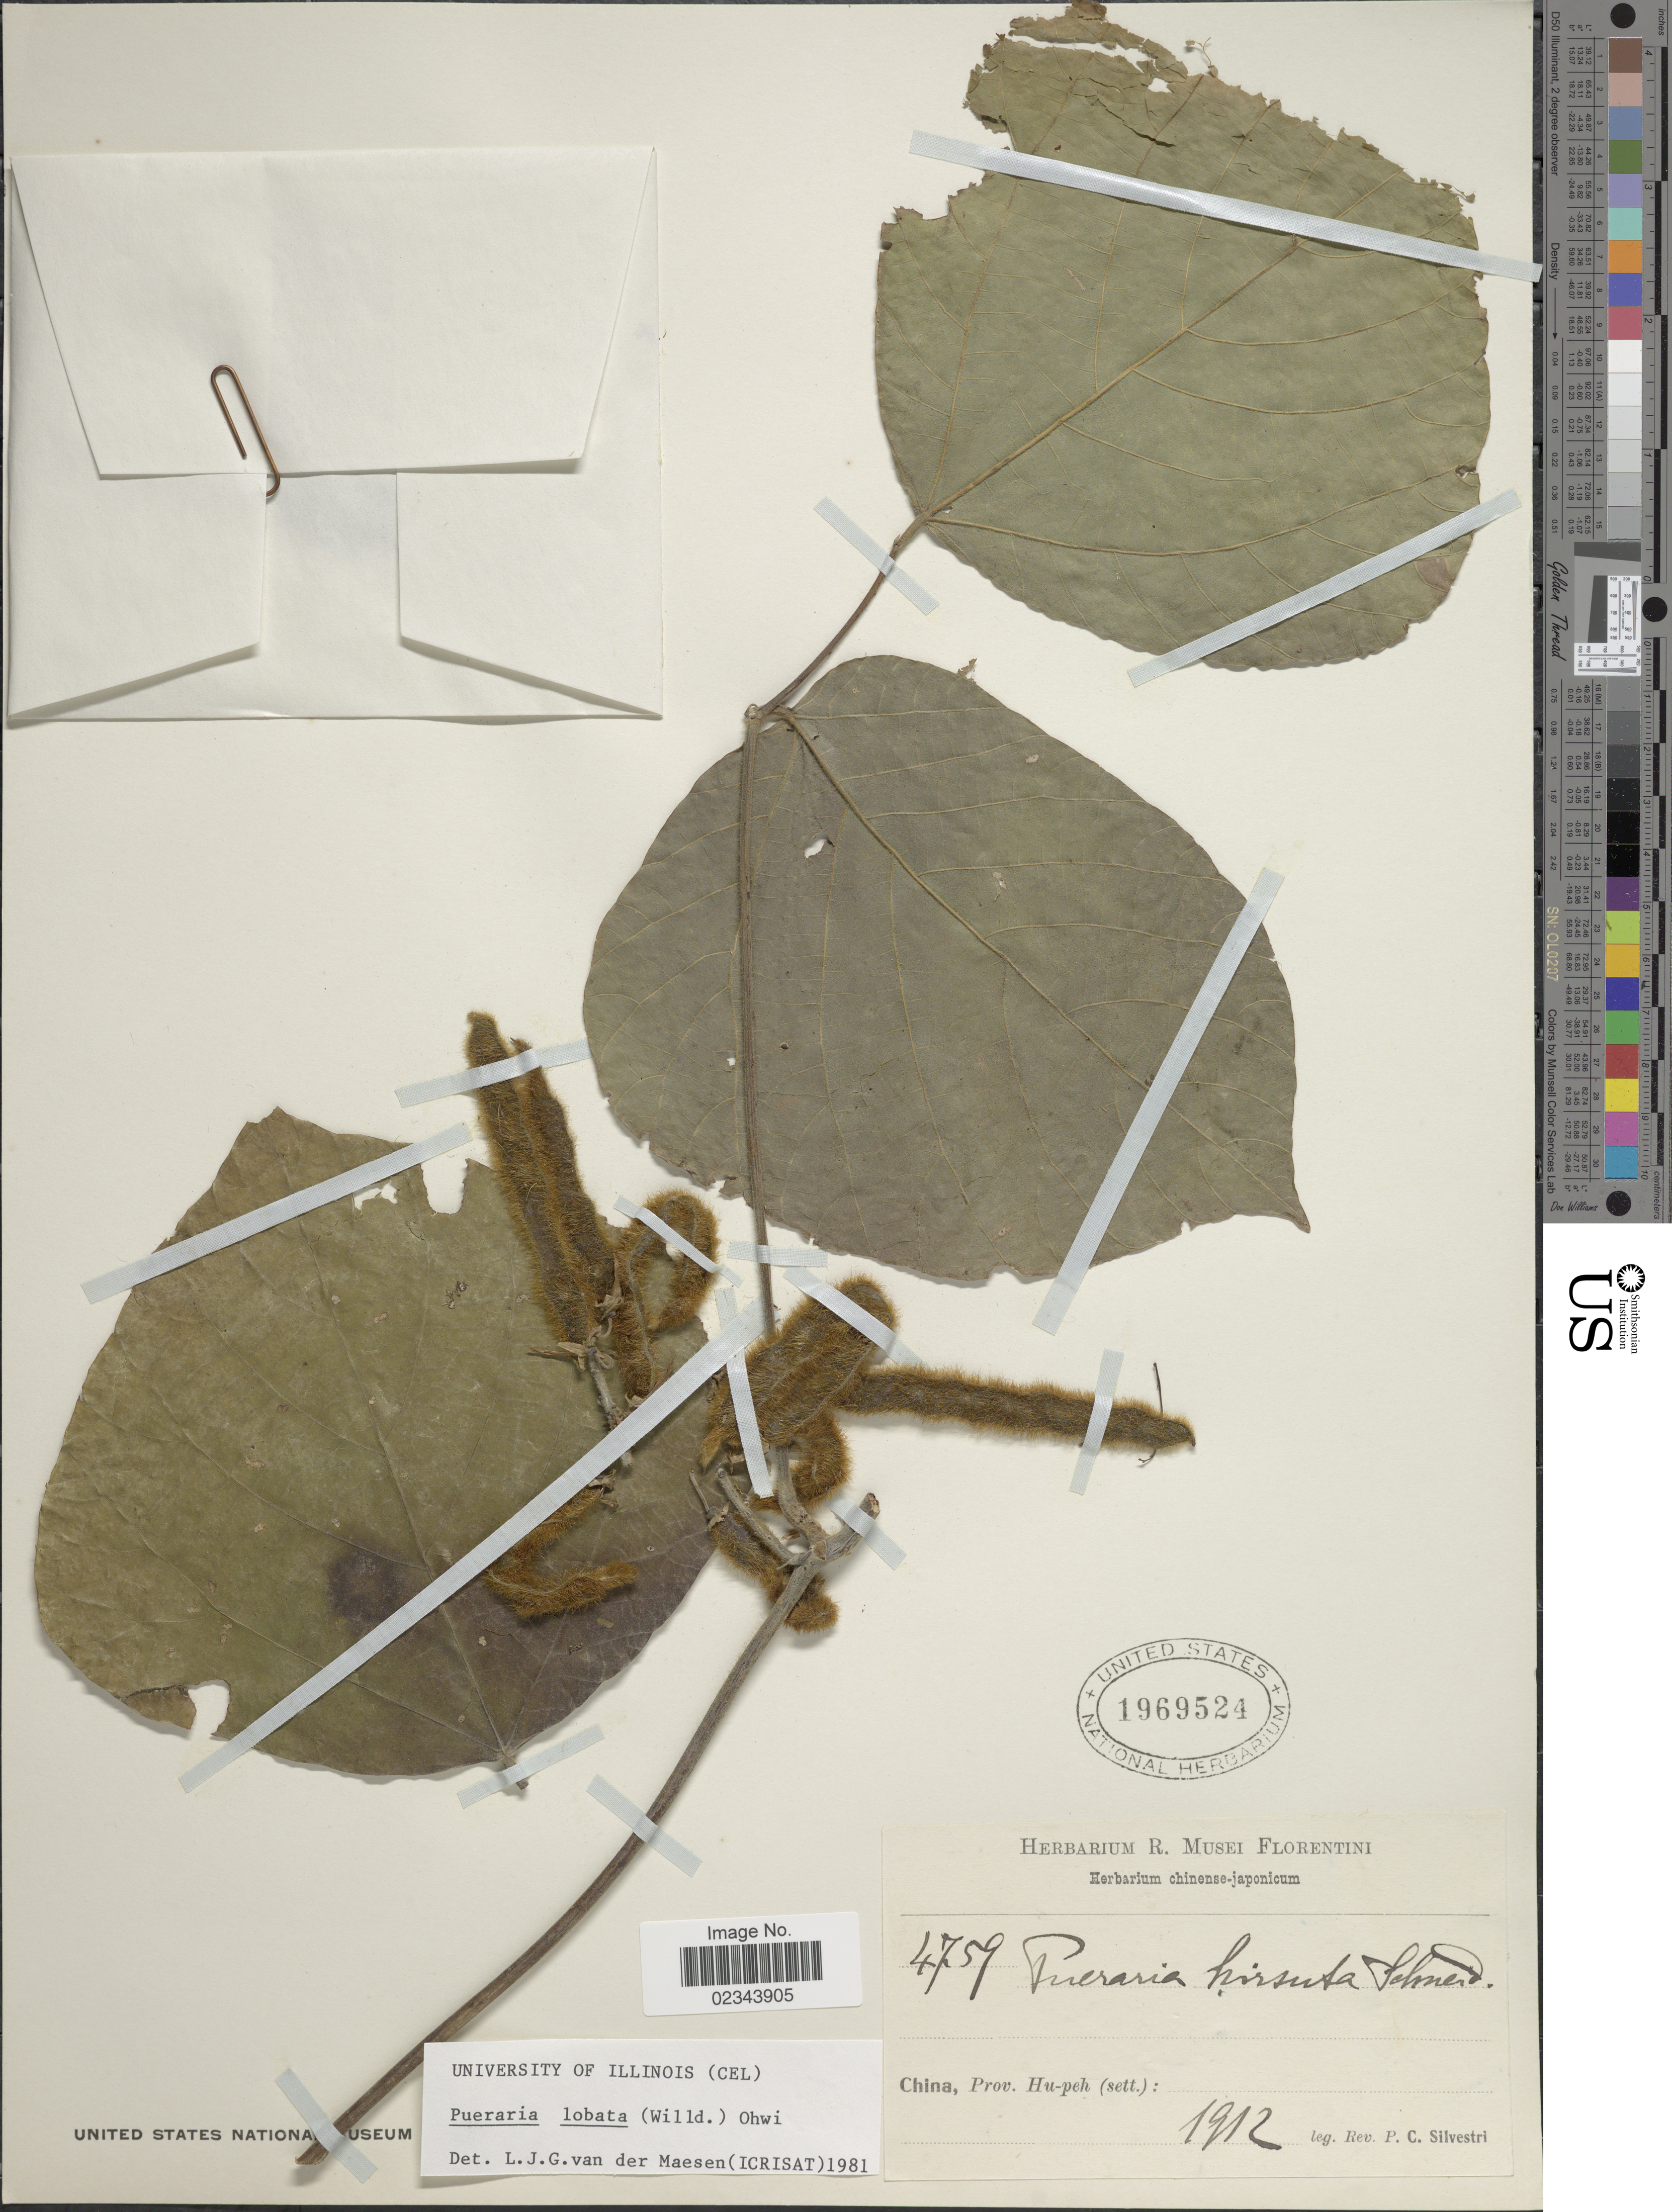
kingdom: Plantae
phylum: Tracheophyta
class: Magnoliopsida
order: Fabales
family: Fabaceae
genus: Pueraria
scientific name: Pueraria lobata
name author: (Willd.) Ohwi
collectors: P. Silvestri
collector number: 4759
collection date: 1912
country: China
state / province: Hubei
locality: Prov. Hu-Peh (sett.)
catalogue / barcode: US 1969524